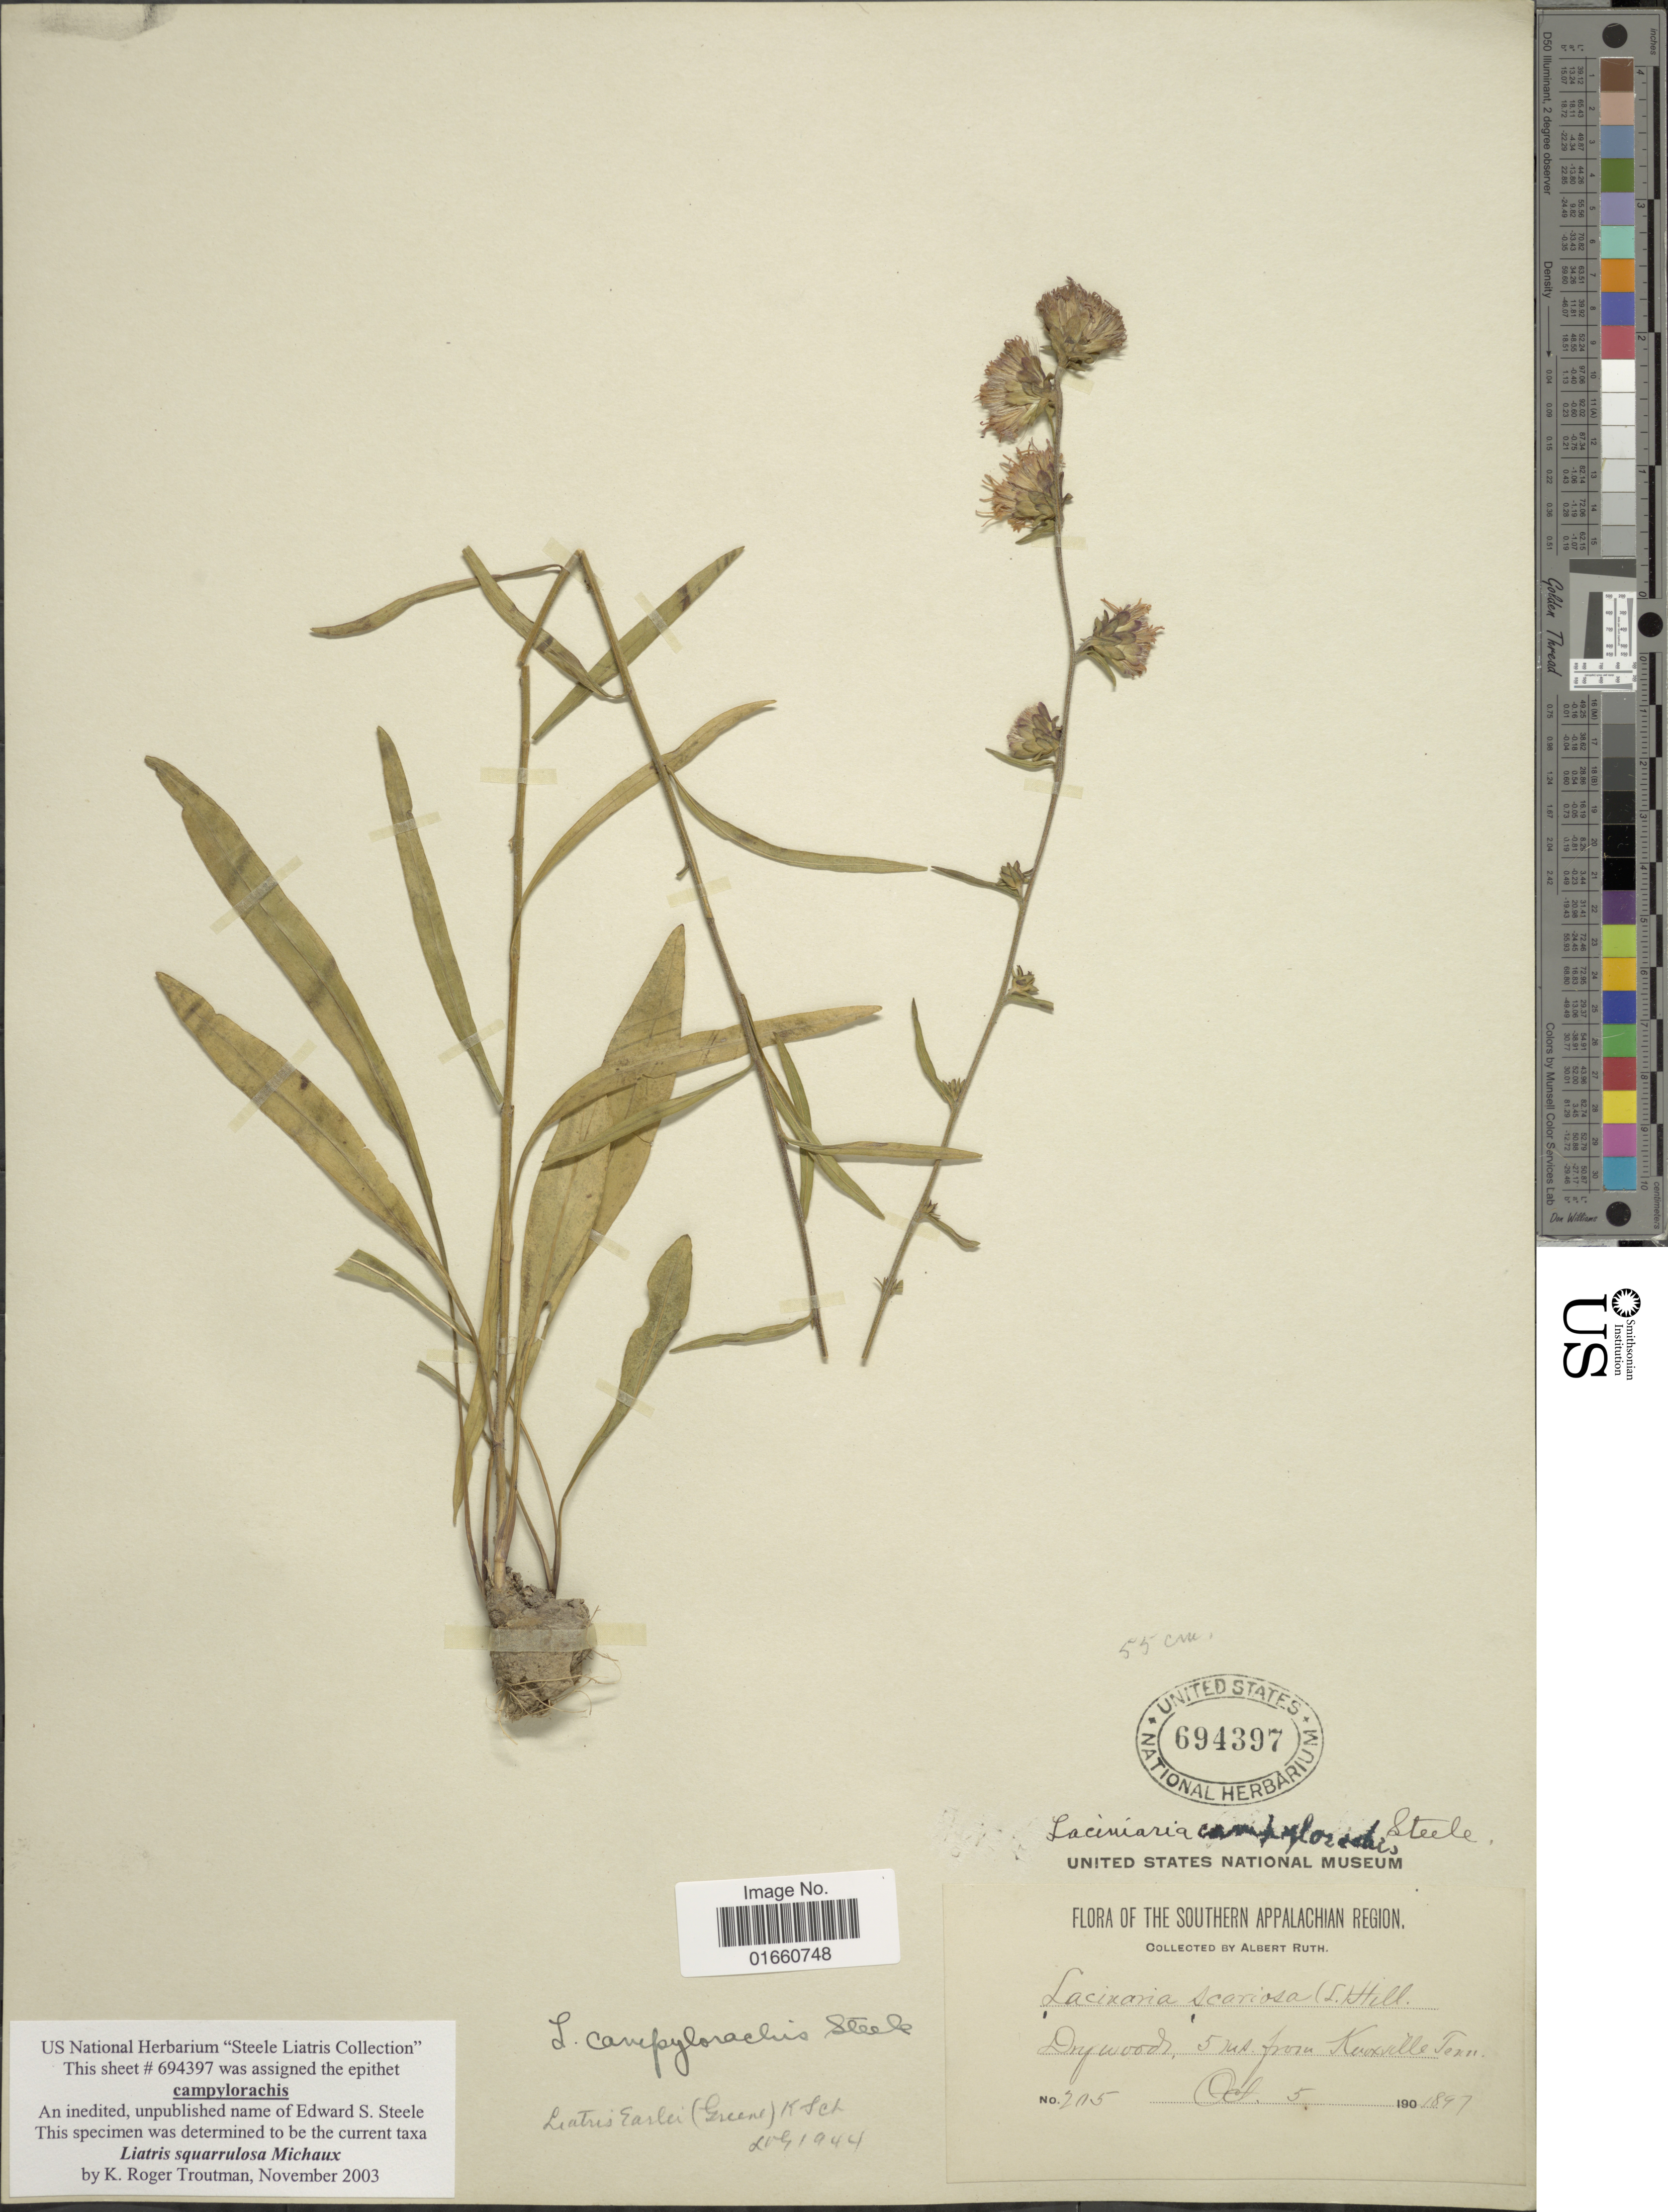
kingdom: Plantae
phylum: Tracheophyta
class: Magnoliopsida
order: Asterales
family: Asteraceae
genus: Liatris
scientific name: Liatris squarrulosa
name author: Michx.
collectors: A. Ruth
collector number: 205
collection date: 1897-10-05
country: United States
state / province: Tennessee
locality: Dry woods, 5 mi from Knoxville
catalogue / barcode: US 694397